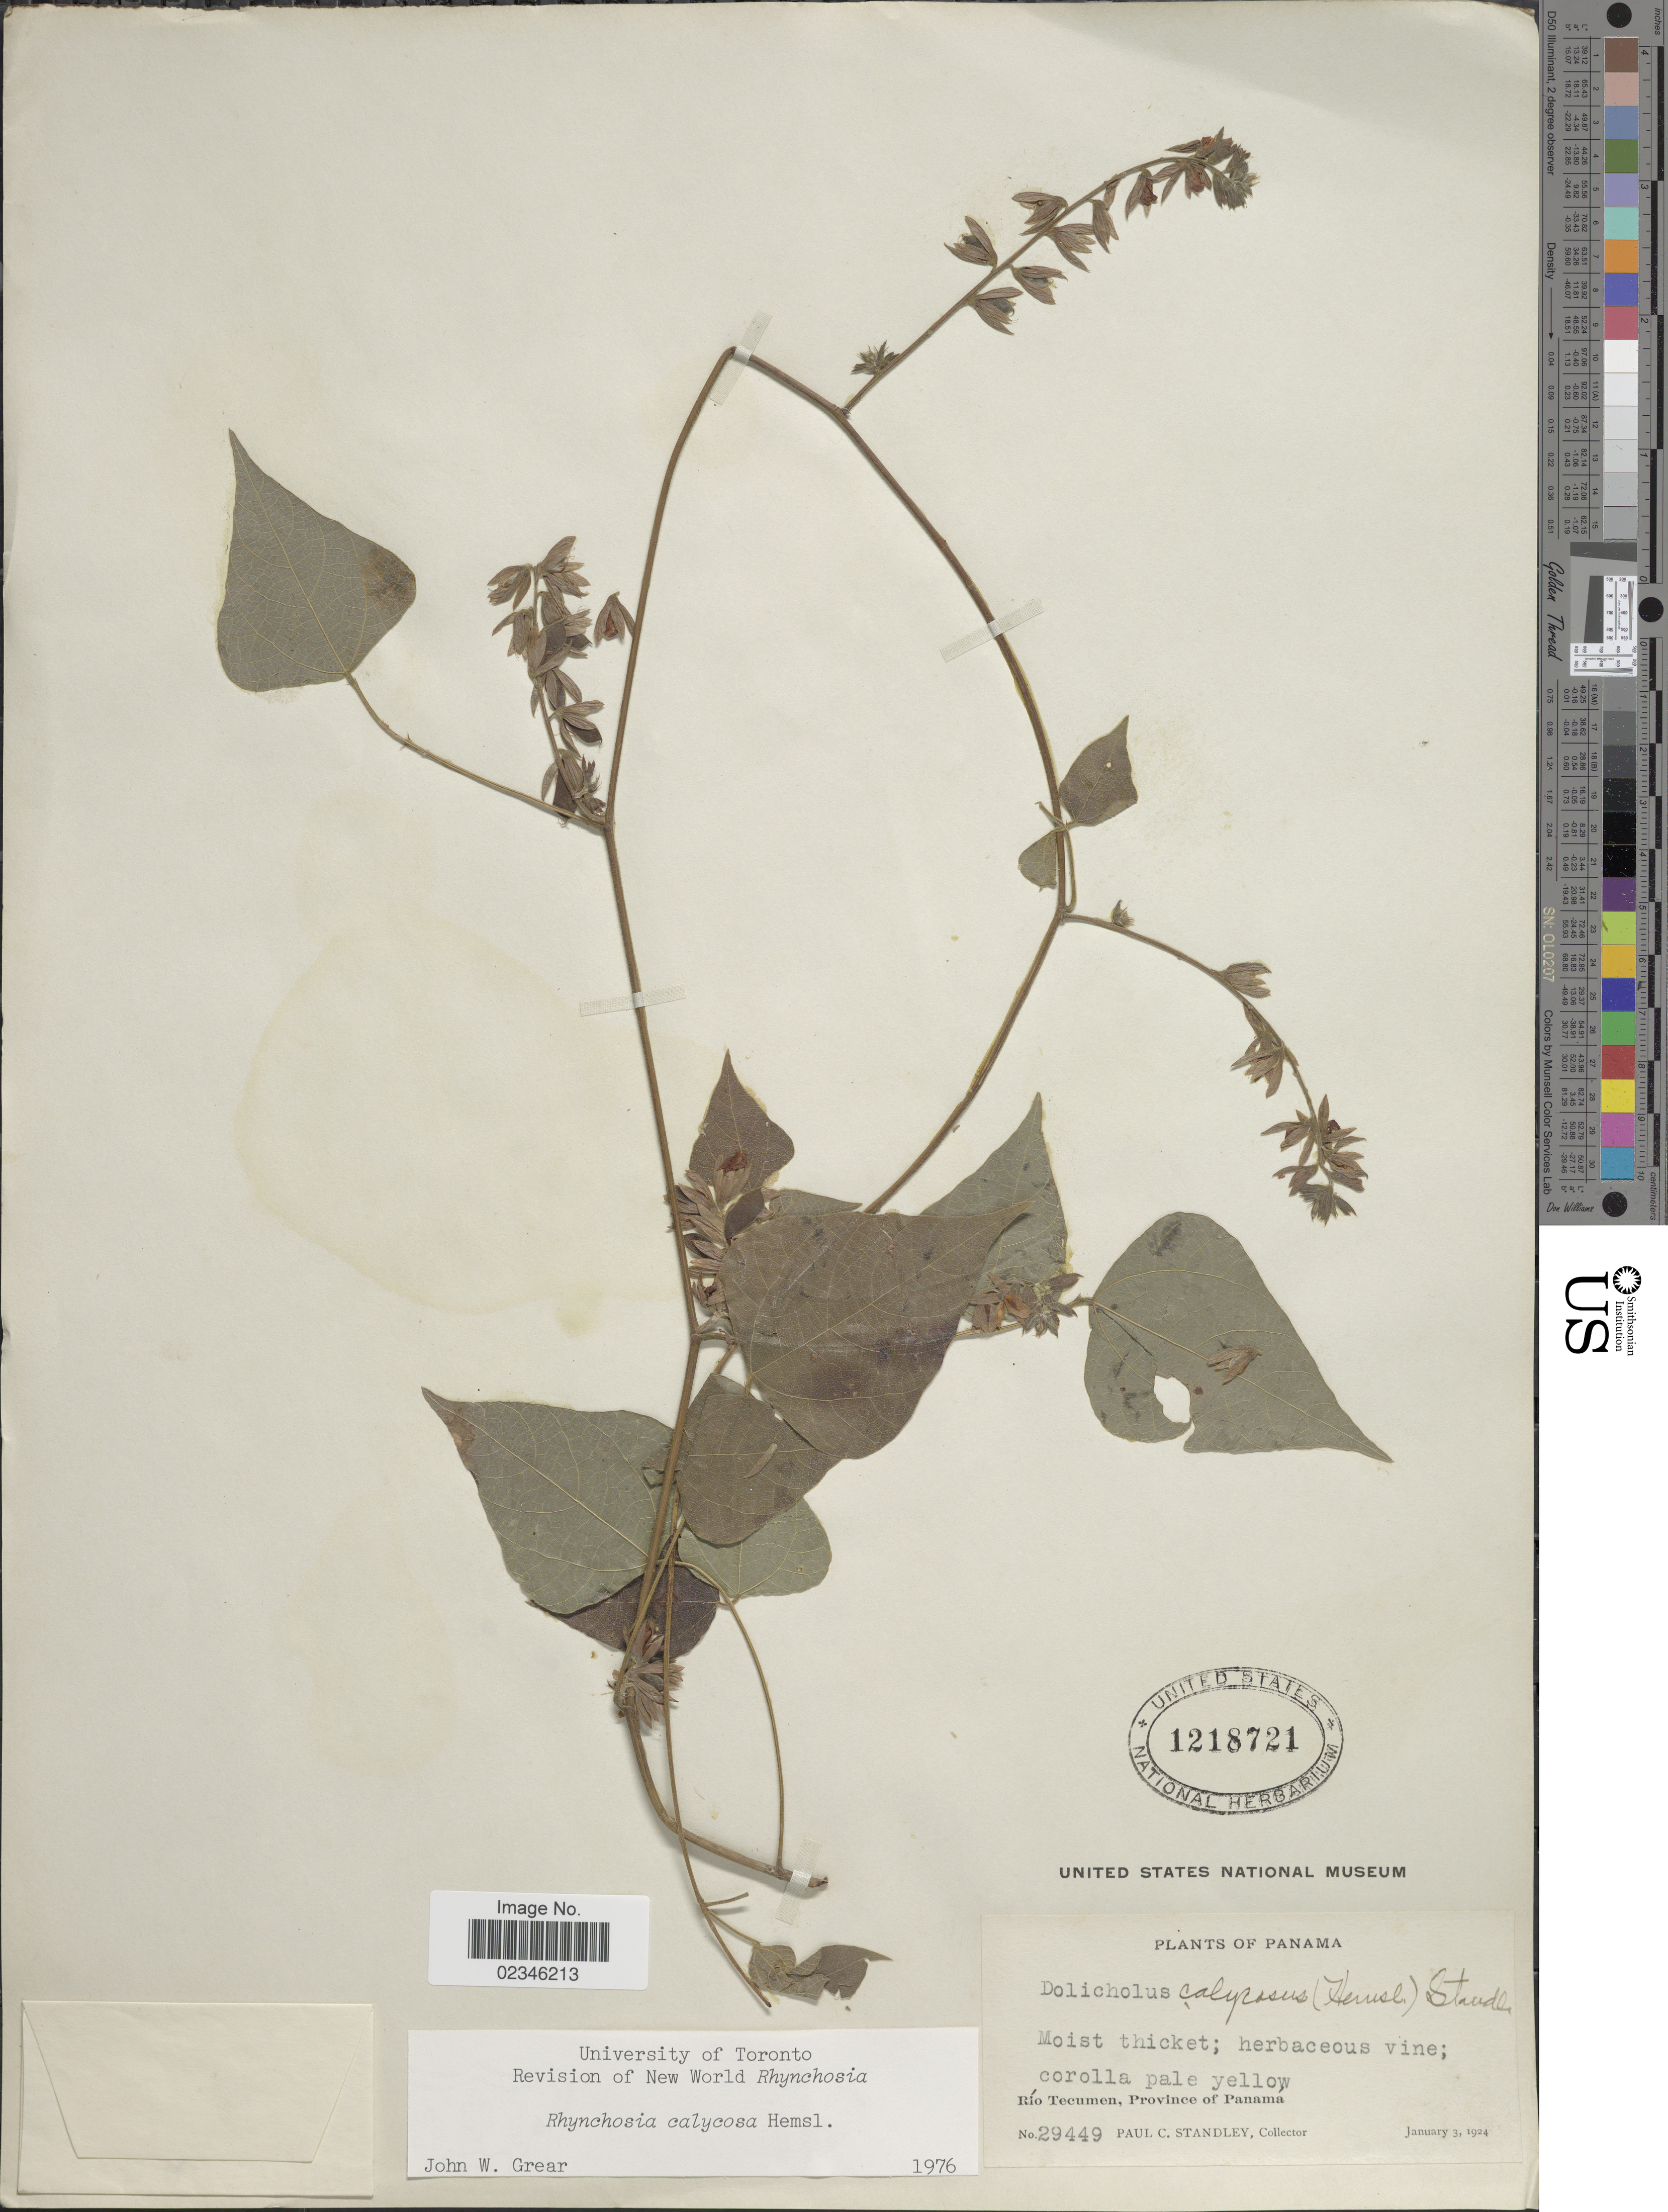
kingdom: Plantae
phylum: Tracheophyta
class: Magnoliopsida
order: Fabales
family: Fabaceae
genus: Rhynchosia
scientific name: Rhynchosia calycosa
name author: Hemsl.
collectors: P. C. Standley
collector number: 29449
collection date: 1924-01-03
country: Panama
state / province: Panamá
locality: Rio Tecumen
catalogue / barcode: US 1218721